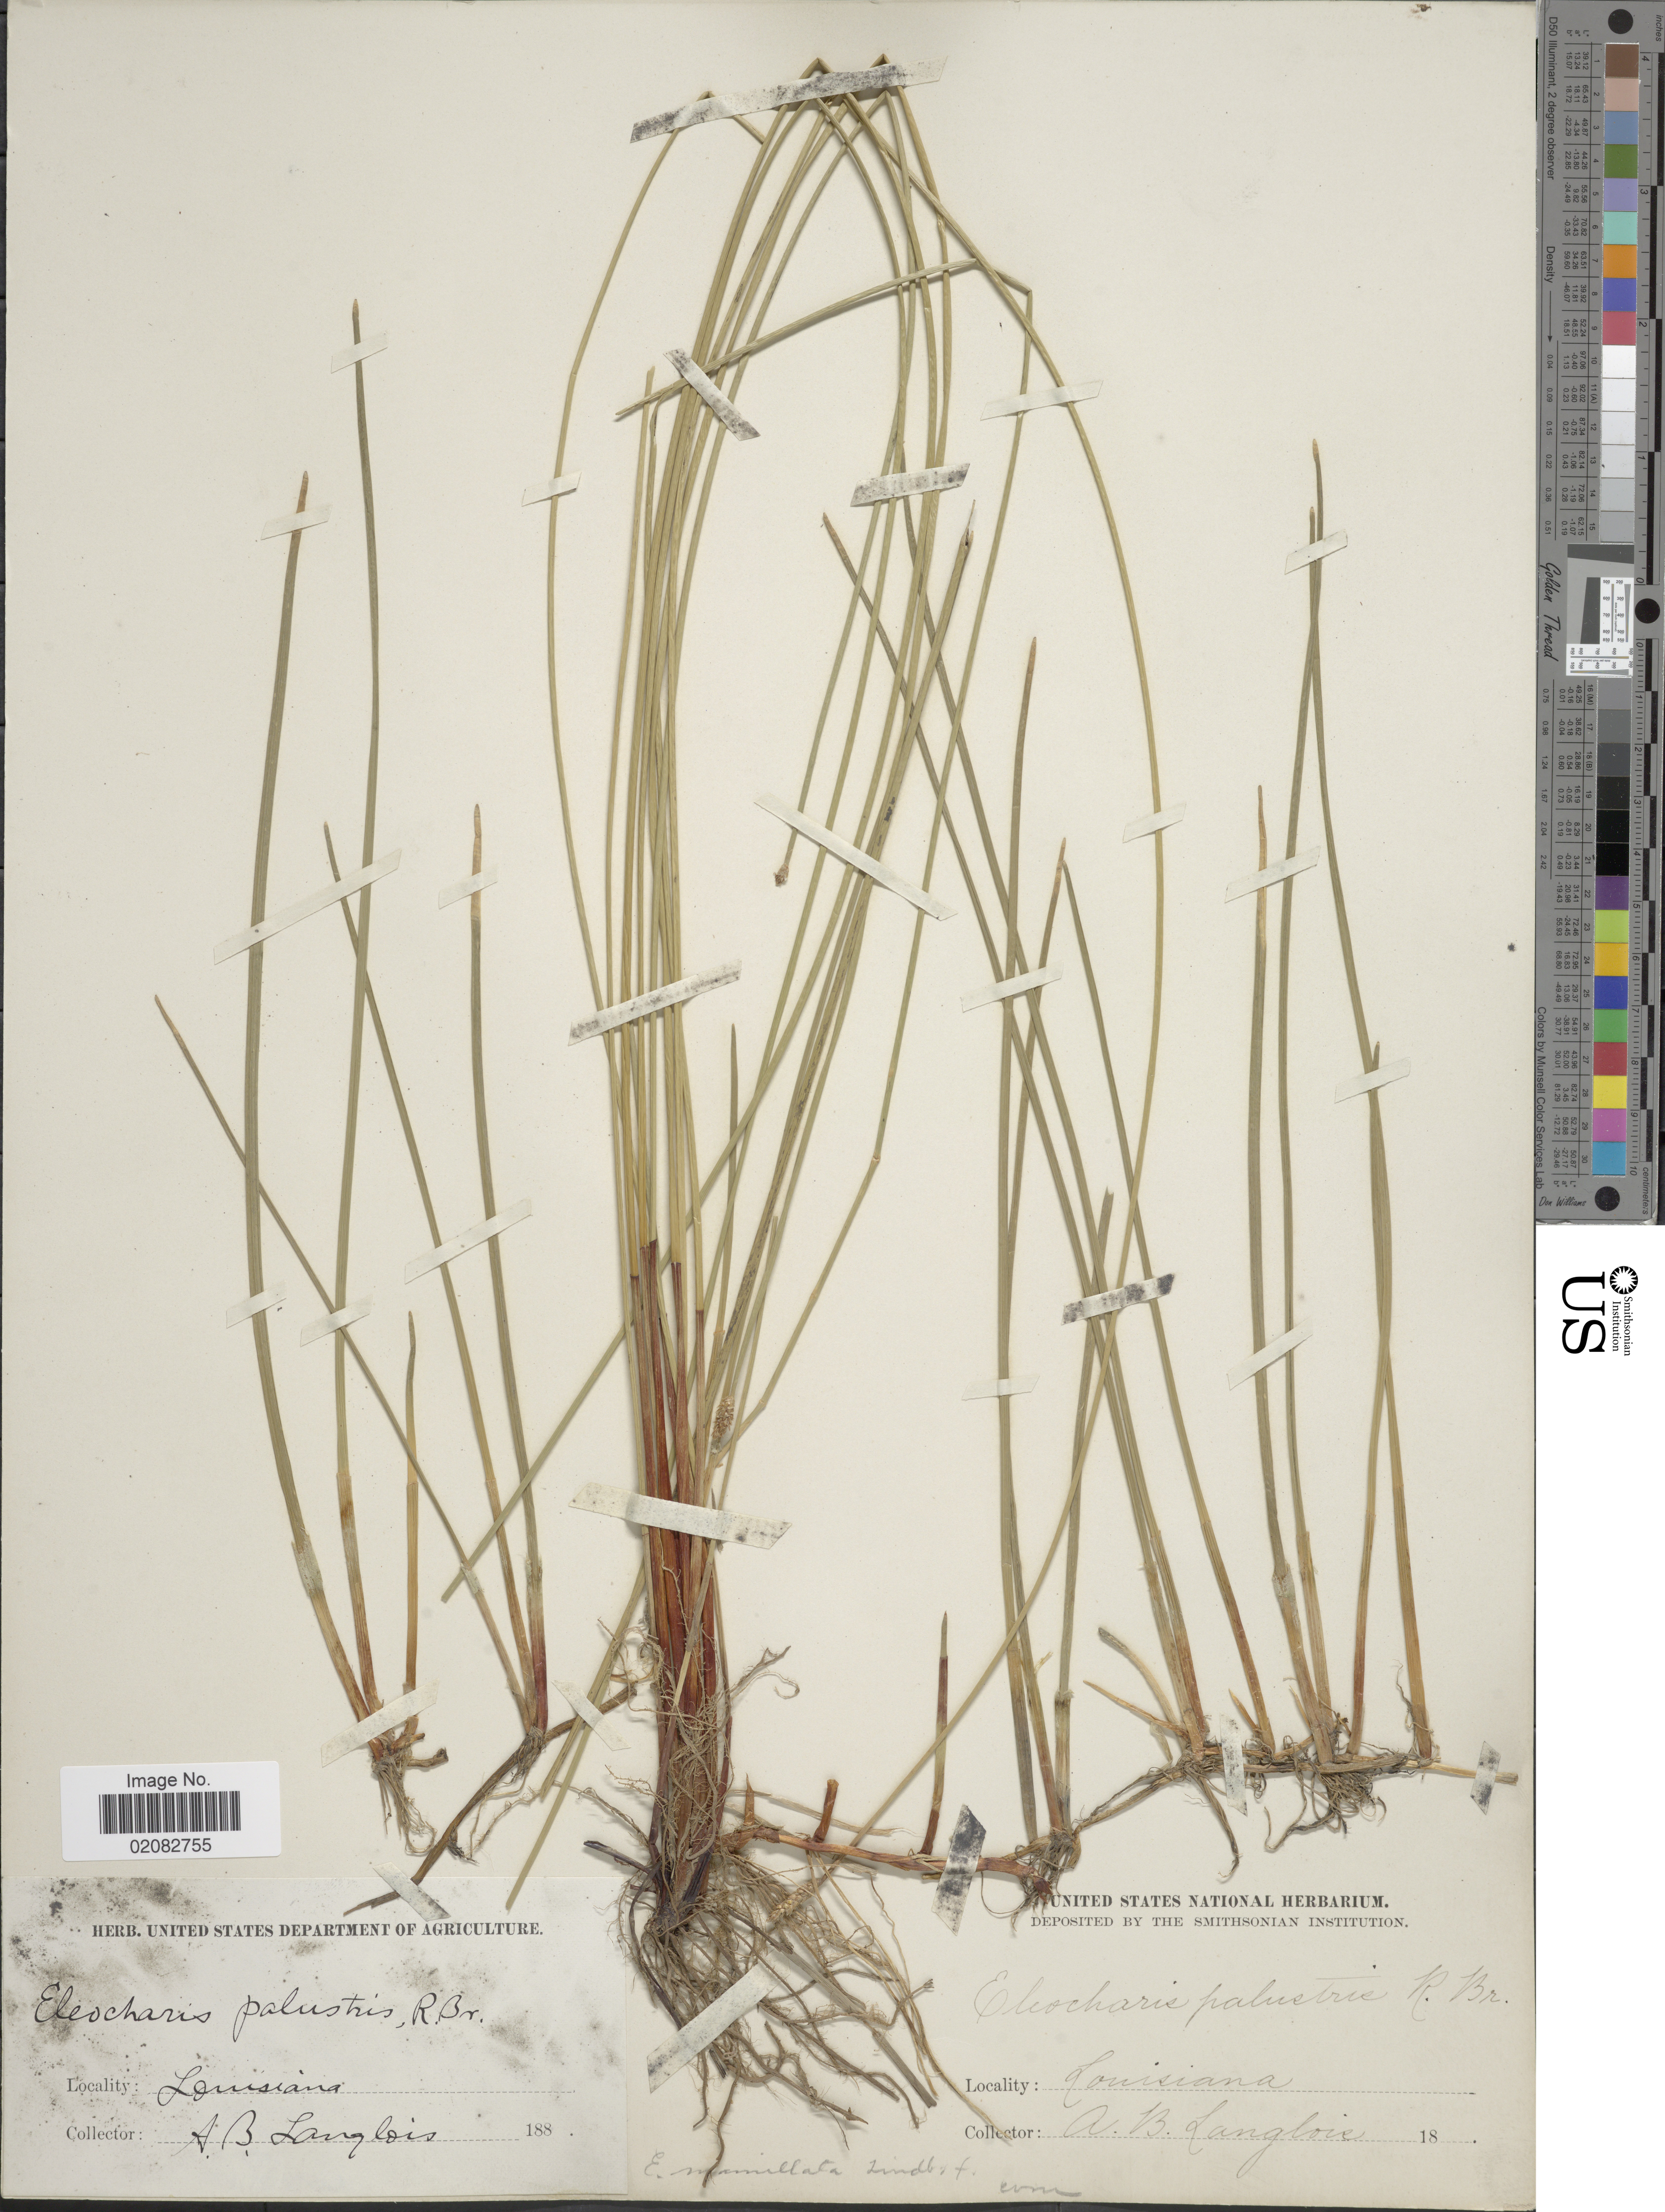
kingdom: Plantae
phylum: Tracheophyta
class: Liliopsida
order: Poales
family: Cyperaceae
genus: Eleocharis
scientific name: Eleocharis macrostachya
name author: Britton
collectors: A. Langlois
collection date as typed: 188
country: United States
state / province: Louisiana